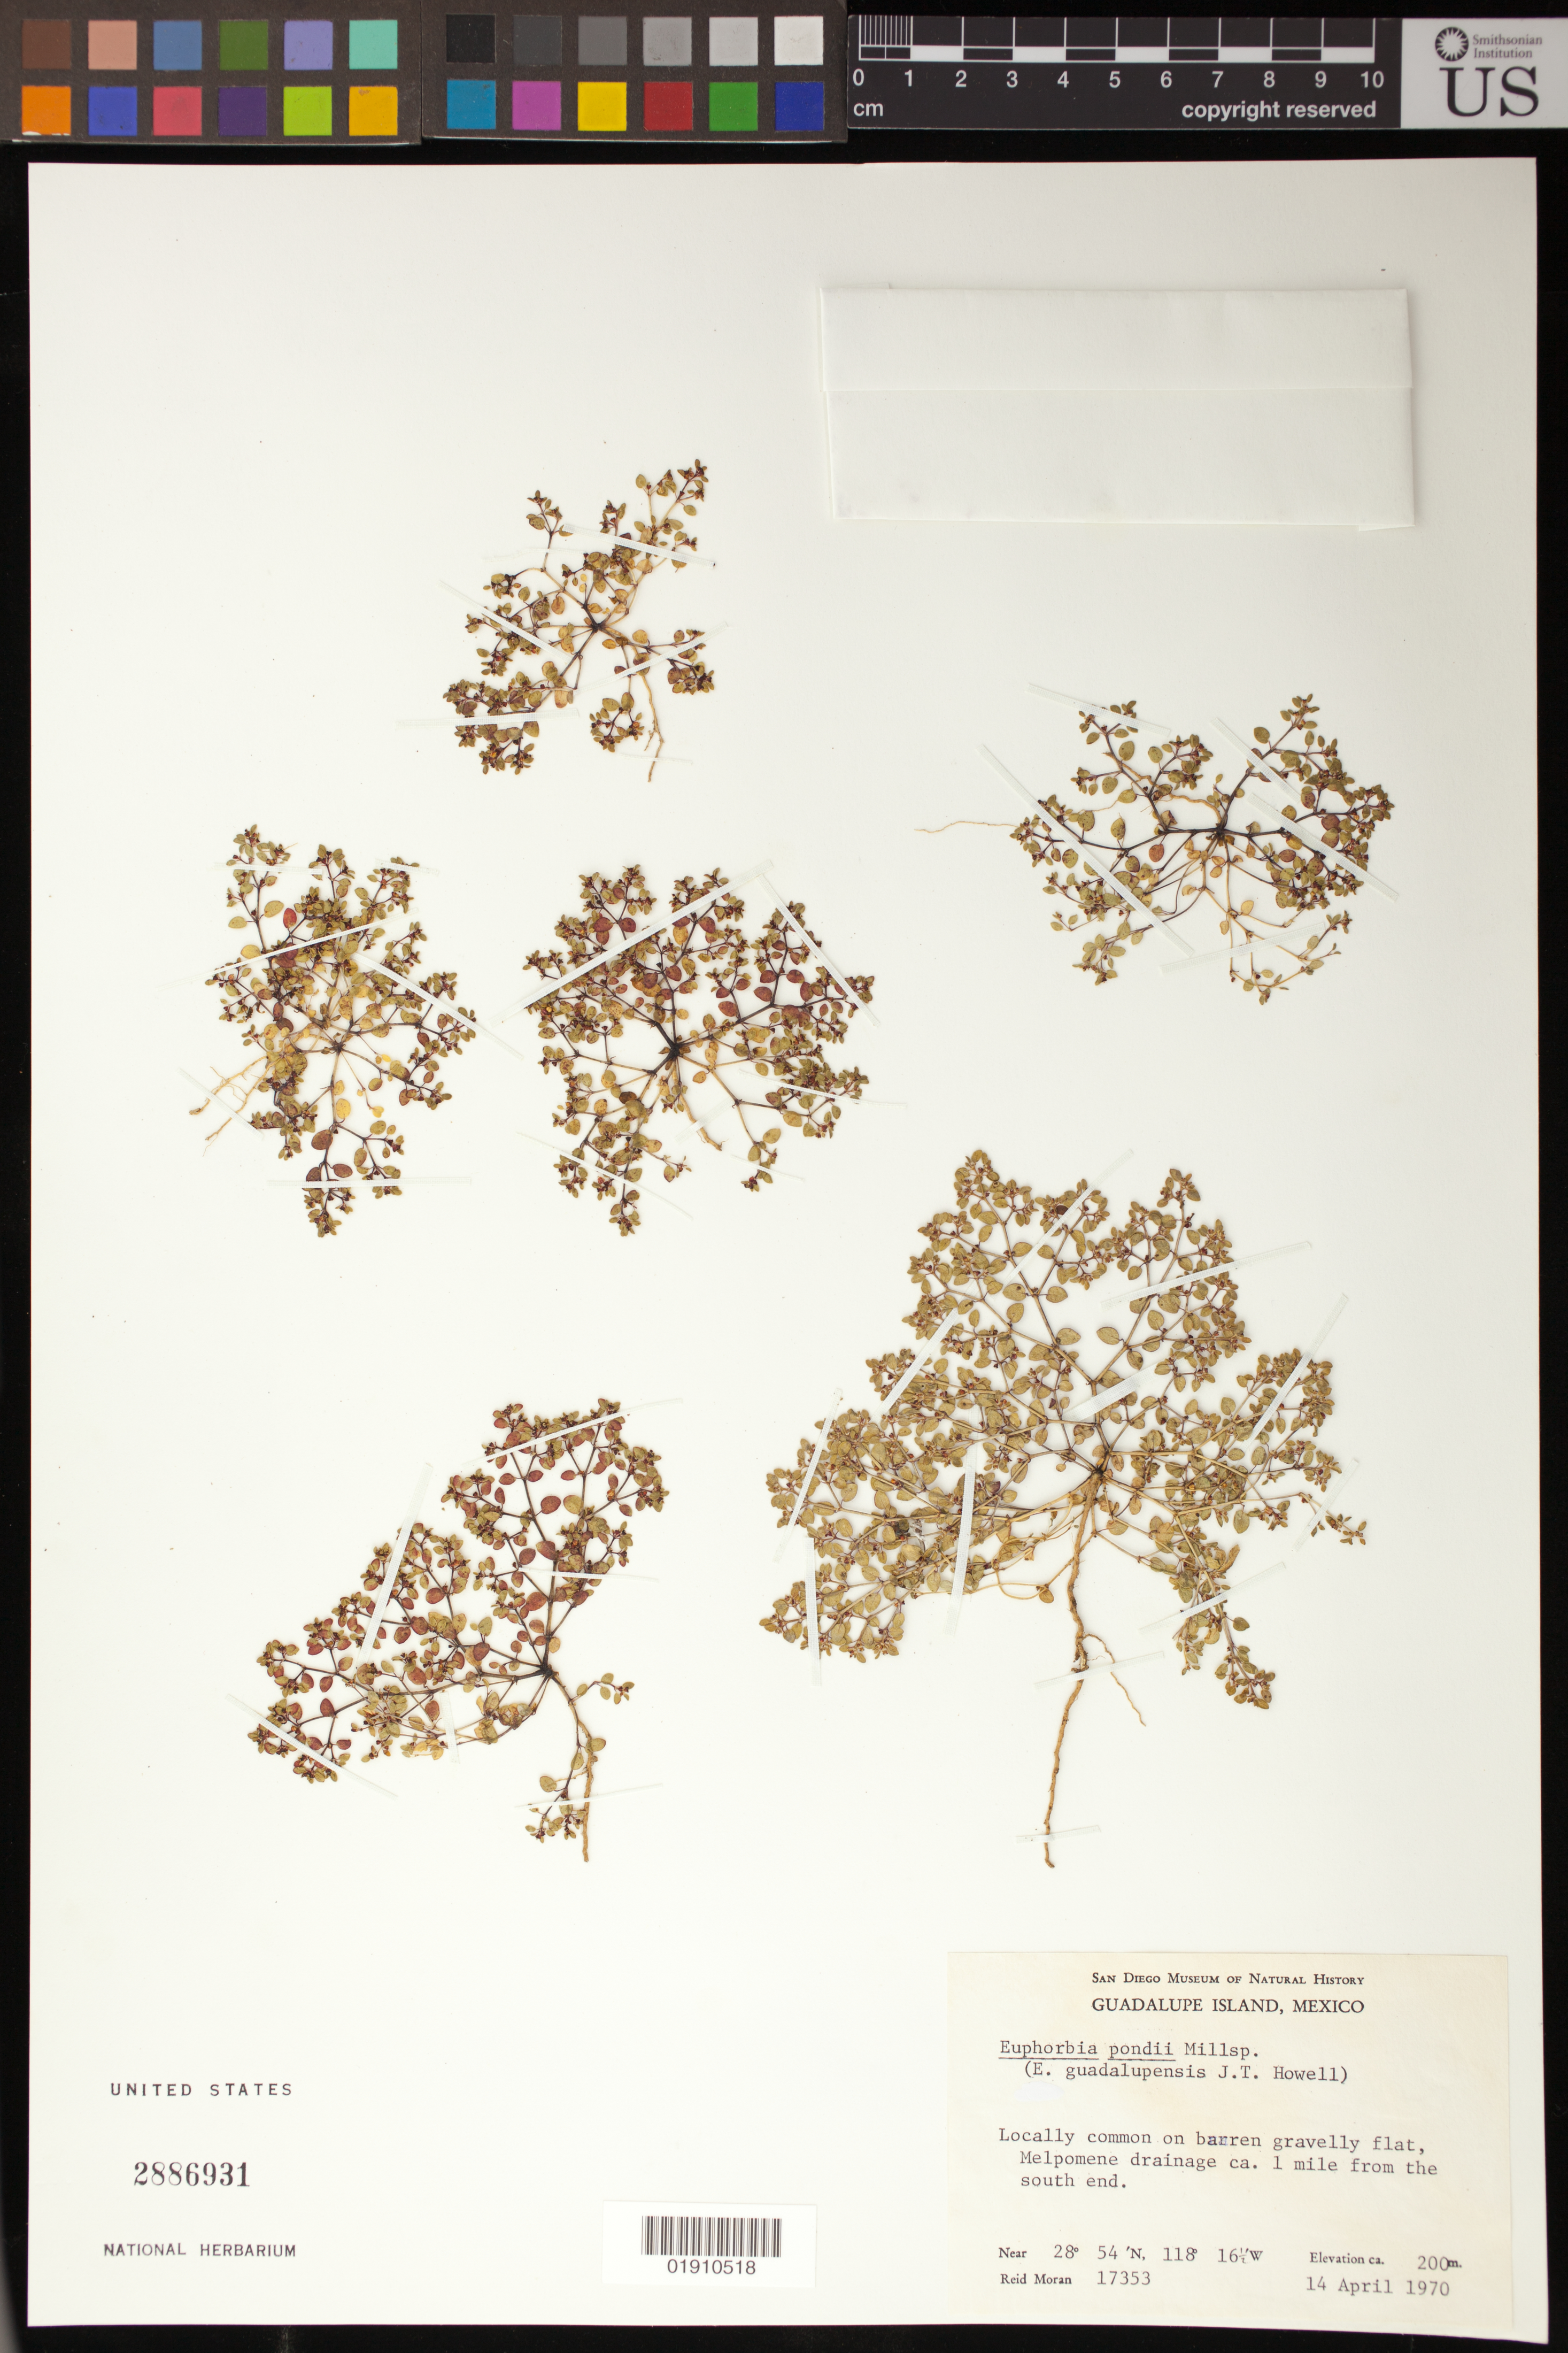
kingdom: Plantae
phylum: Tracheophyta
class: Magnoliopsida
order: Malpighiales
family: Euphorbiaceae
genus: Euphorbia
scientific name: Euphorbia pondii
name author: Millsp. ex Vasey & Rose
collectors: R. V. Moran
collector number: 17353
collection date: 1970-04-14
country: Mexico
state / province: Baja California Norte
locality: Guadalupe Island; ; Melpomene drainage ca. 1 mile from south end.; ;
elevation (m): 200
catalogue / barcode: US 2886931